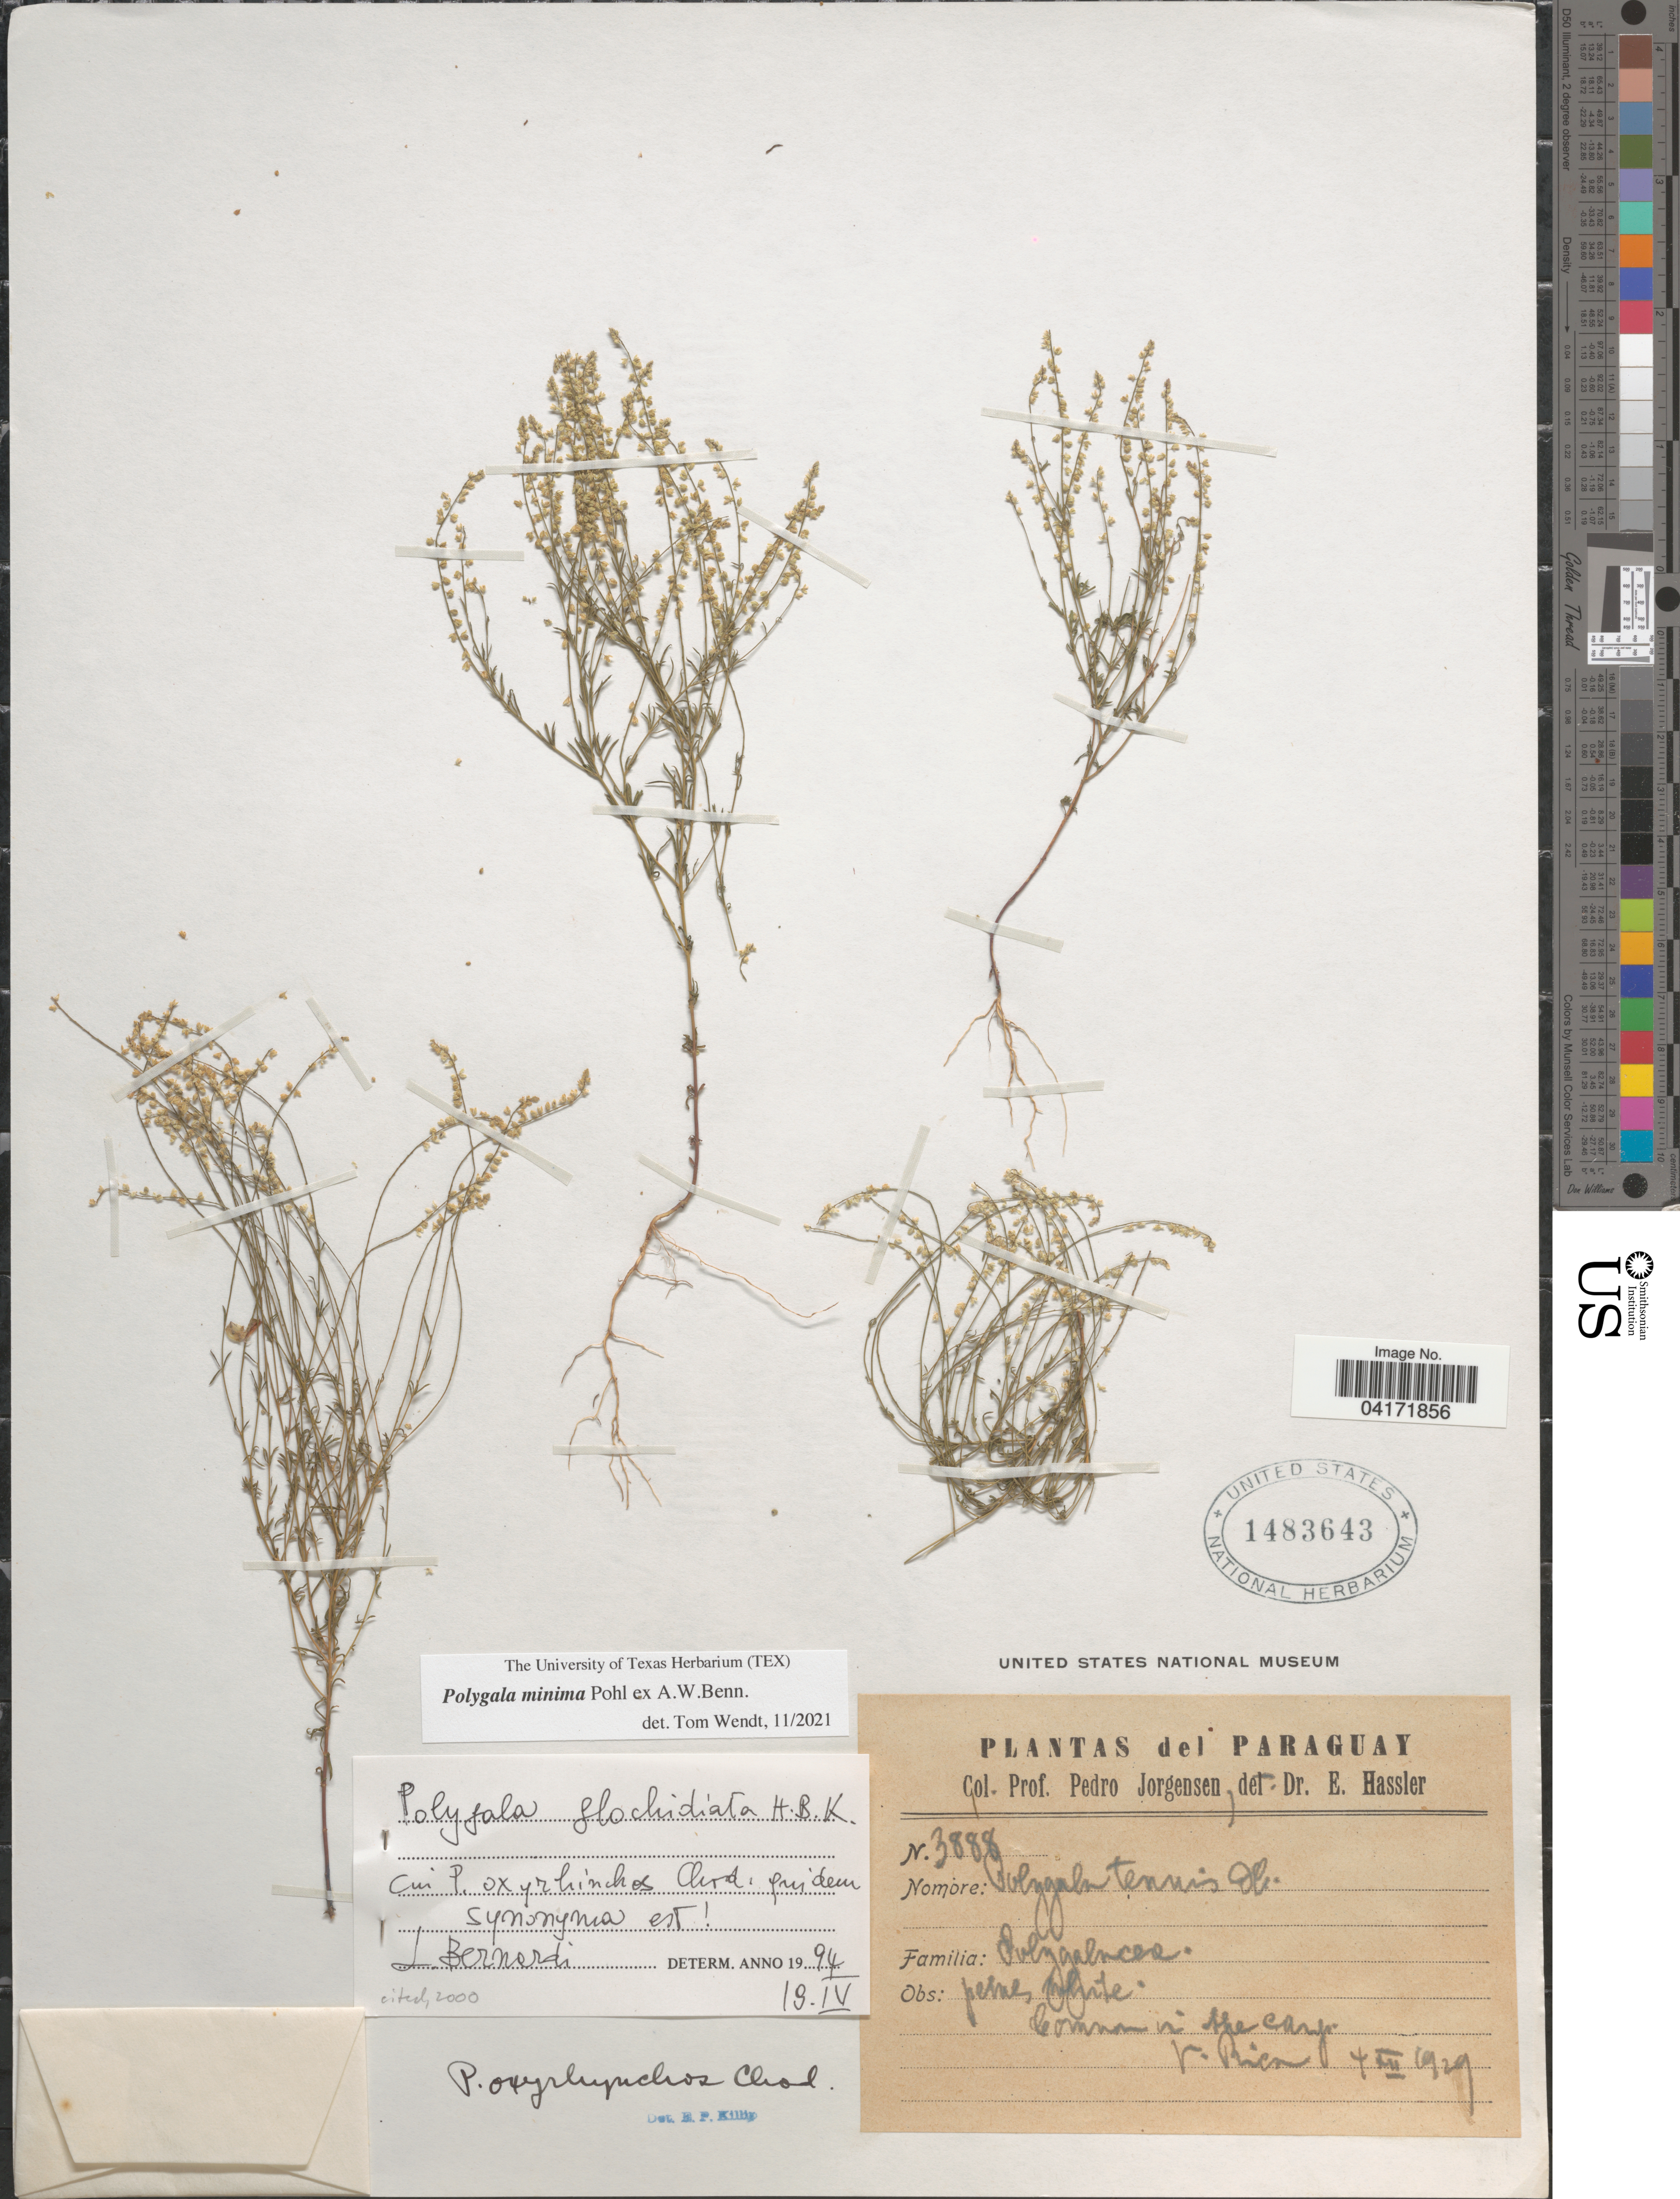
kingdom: Plantae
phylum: Tracheophyta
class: Magnoliopsida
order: Fabales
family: Polygalaceae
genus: Polygala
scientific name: Polygala minima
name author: Pohl ex A.W. Benn.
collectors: P. Jörgensen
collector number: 3888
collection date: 1929-12-04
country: Paraguay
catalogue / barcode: US 1483643